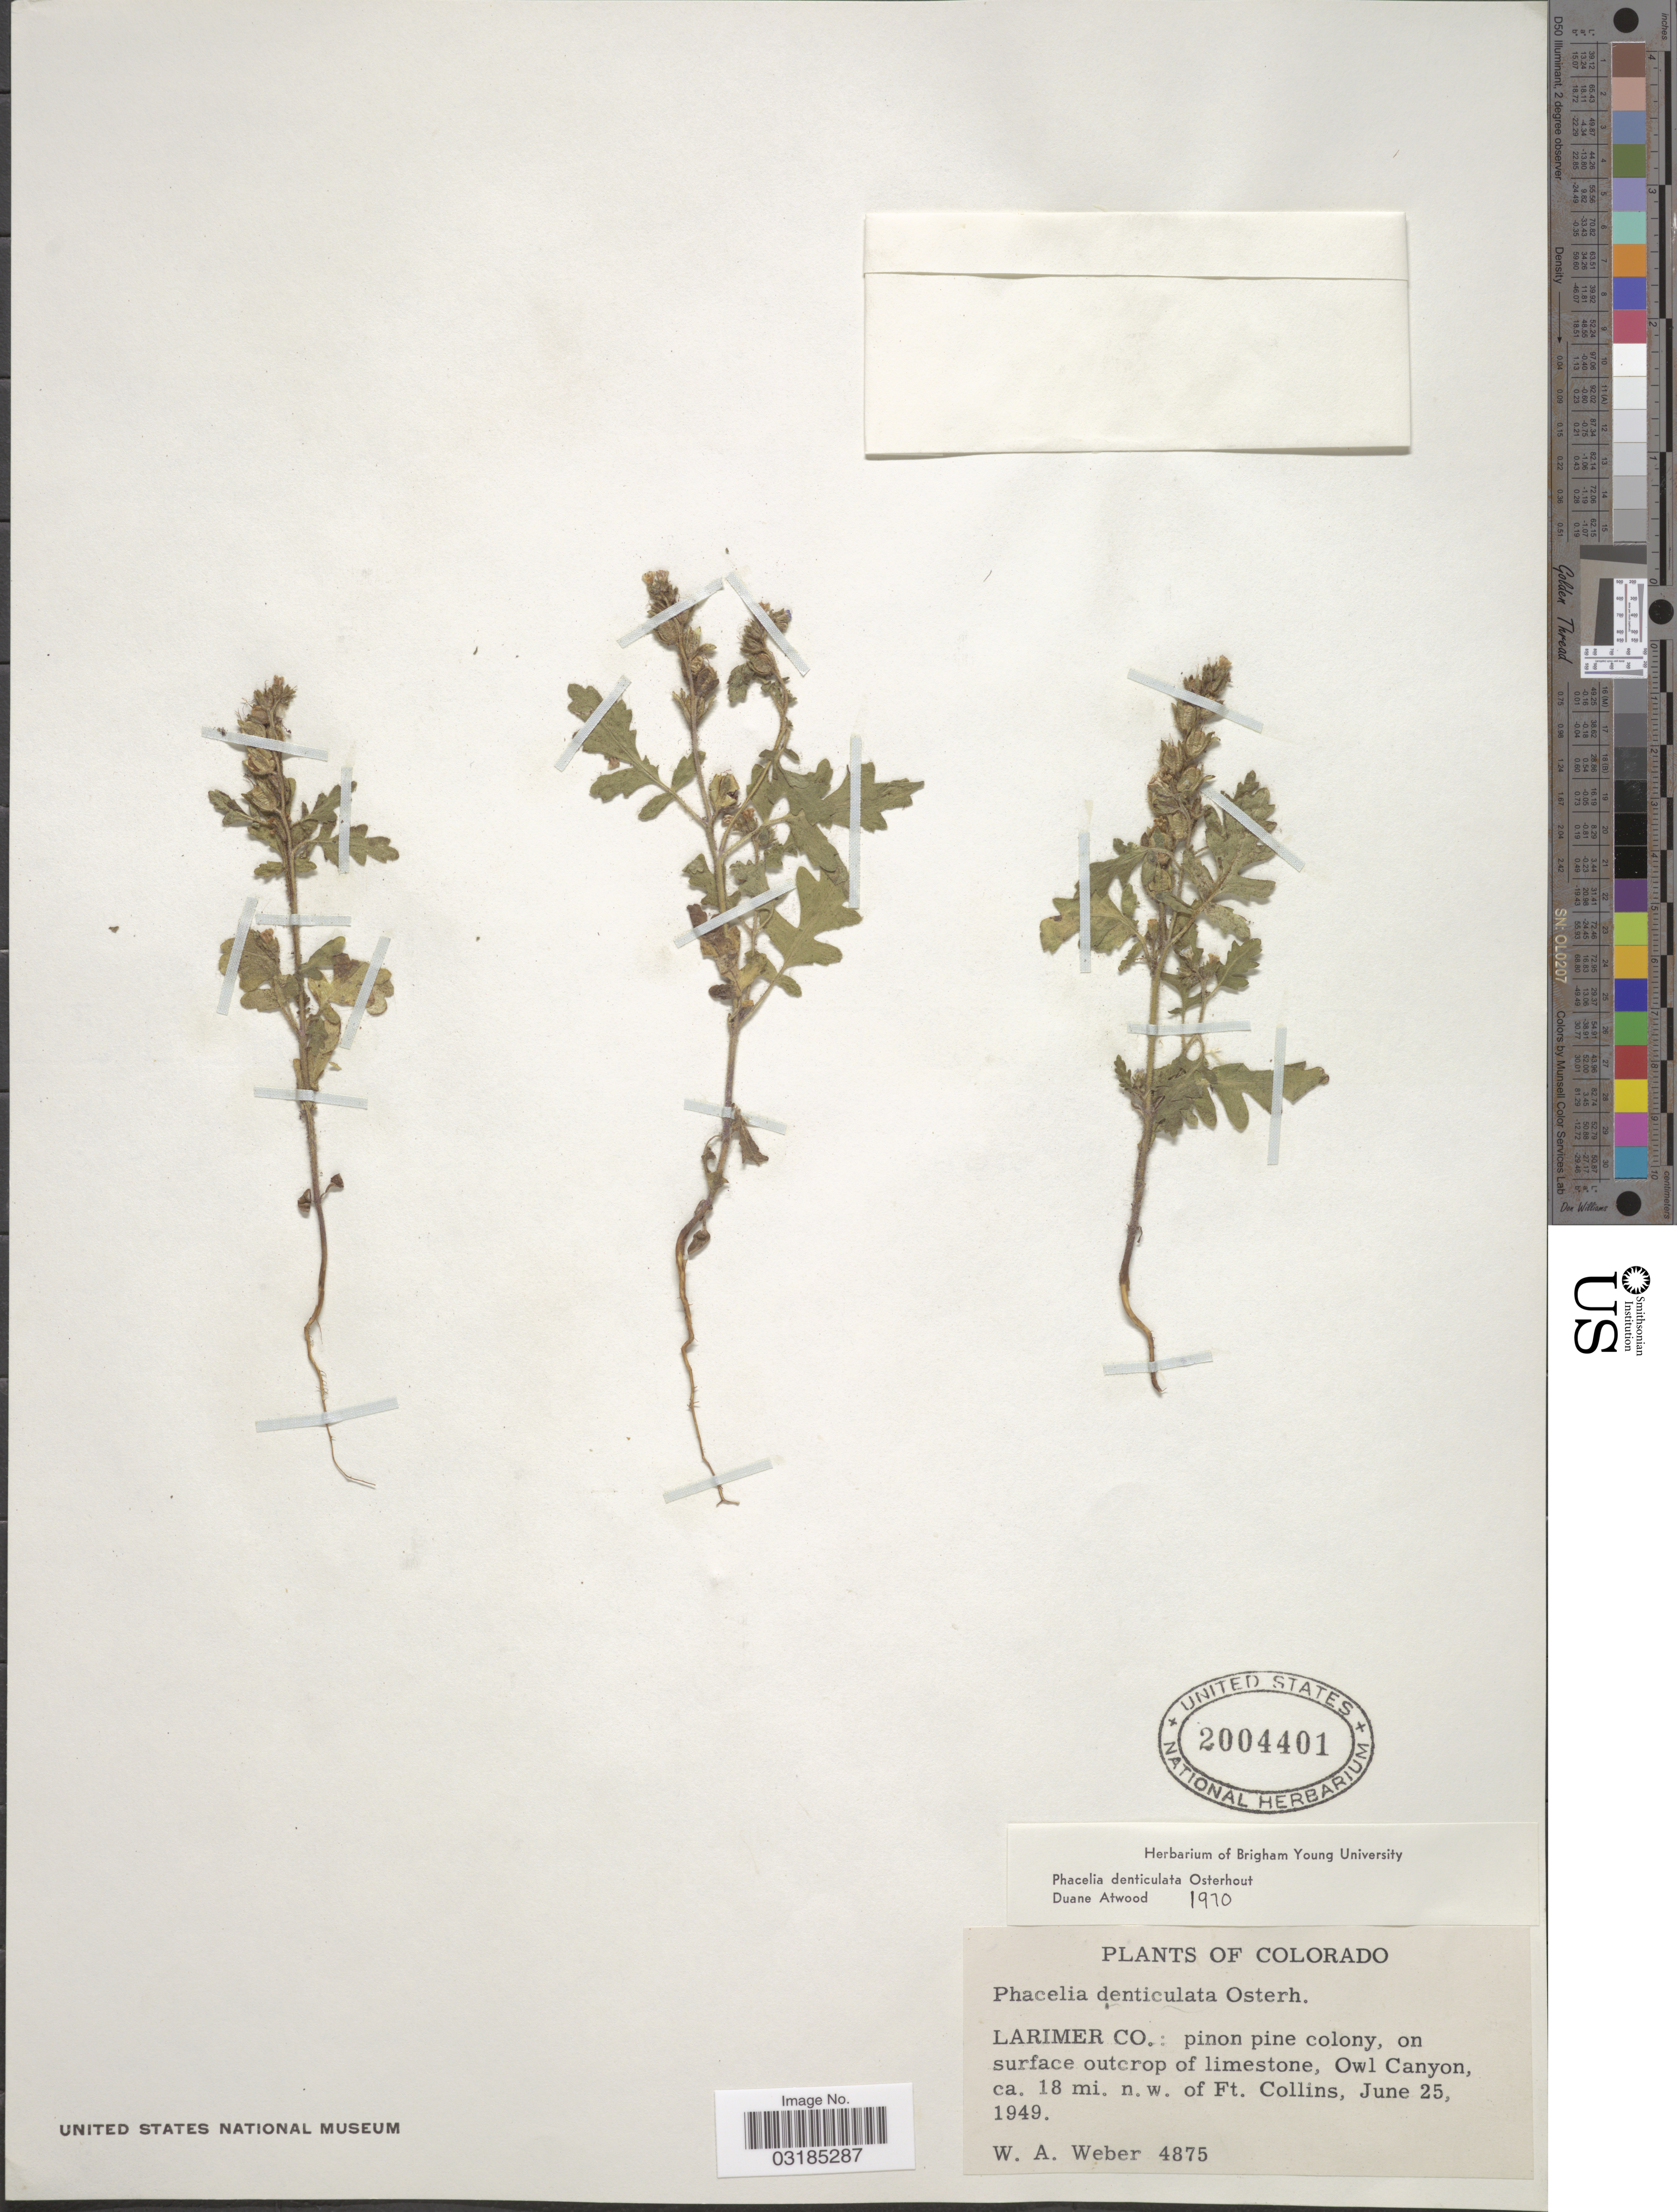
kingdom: Plantae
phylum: Tracheophyta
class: Magnoliopsida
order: Boraginales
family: Hydrophyllaceae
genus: Phacelia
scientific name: Phacelia denticulata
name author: Osterh.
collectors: W. A. Weber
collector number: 4875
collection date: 1949-06-25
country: United States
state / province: Colorado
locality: Larimer Co.: Owl Canyon, ca. 18 mi. n.w. of Ft. Collins.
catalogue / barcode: US 2004401